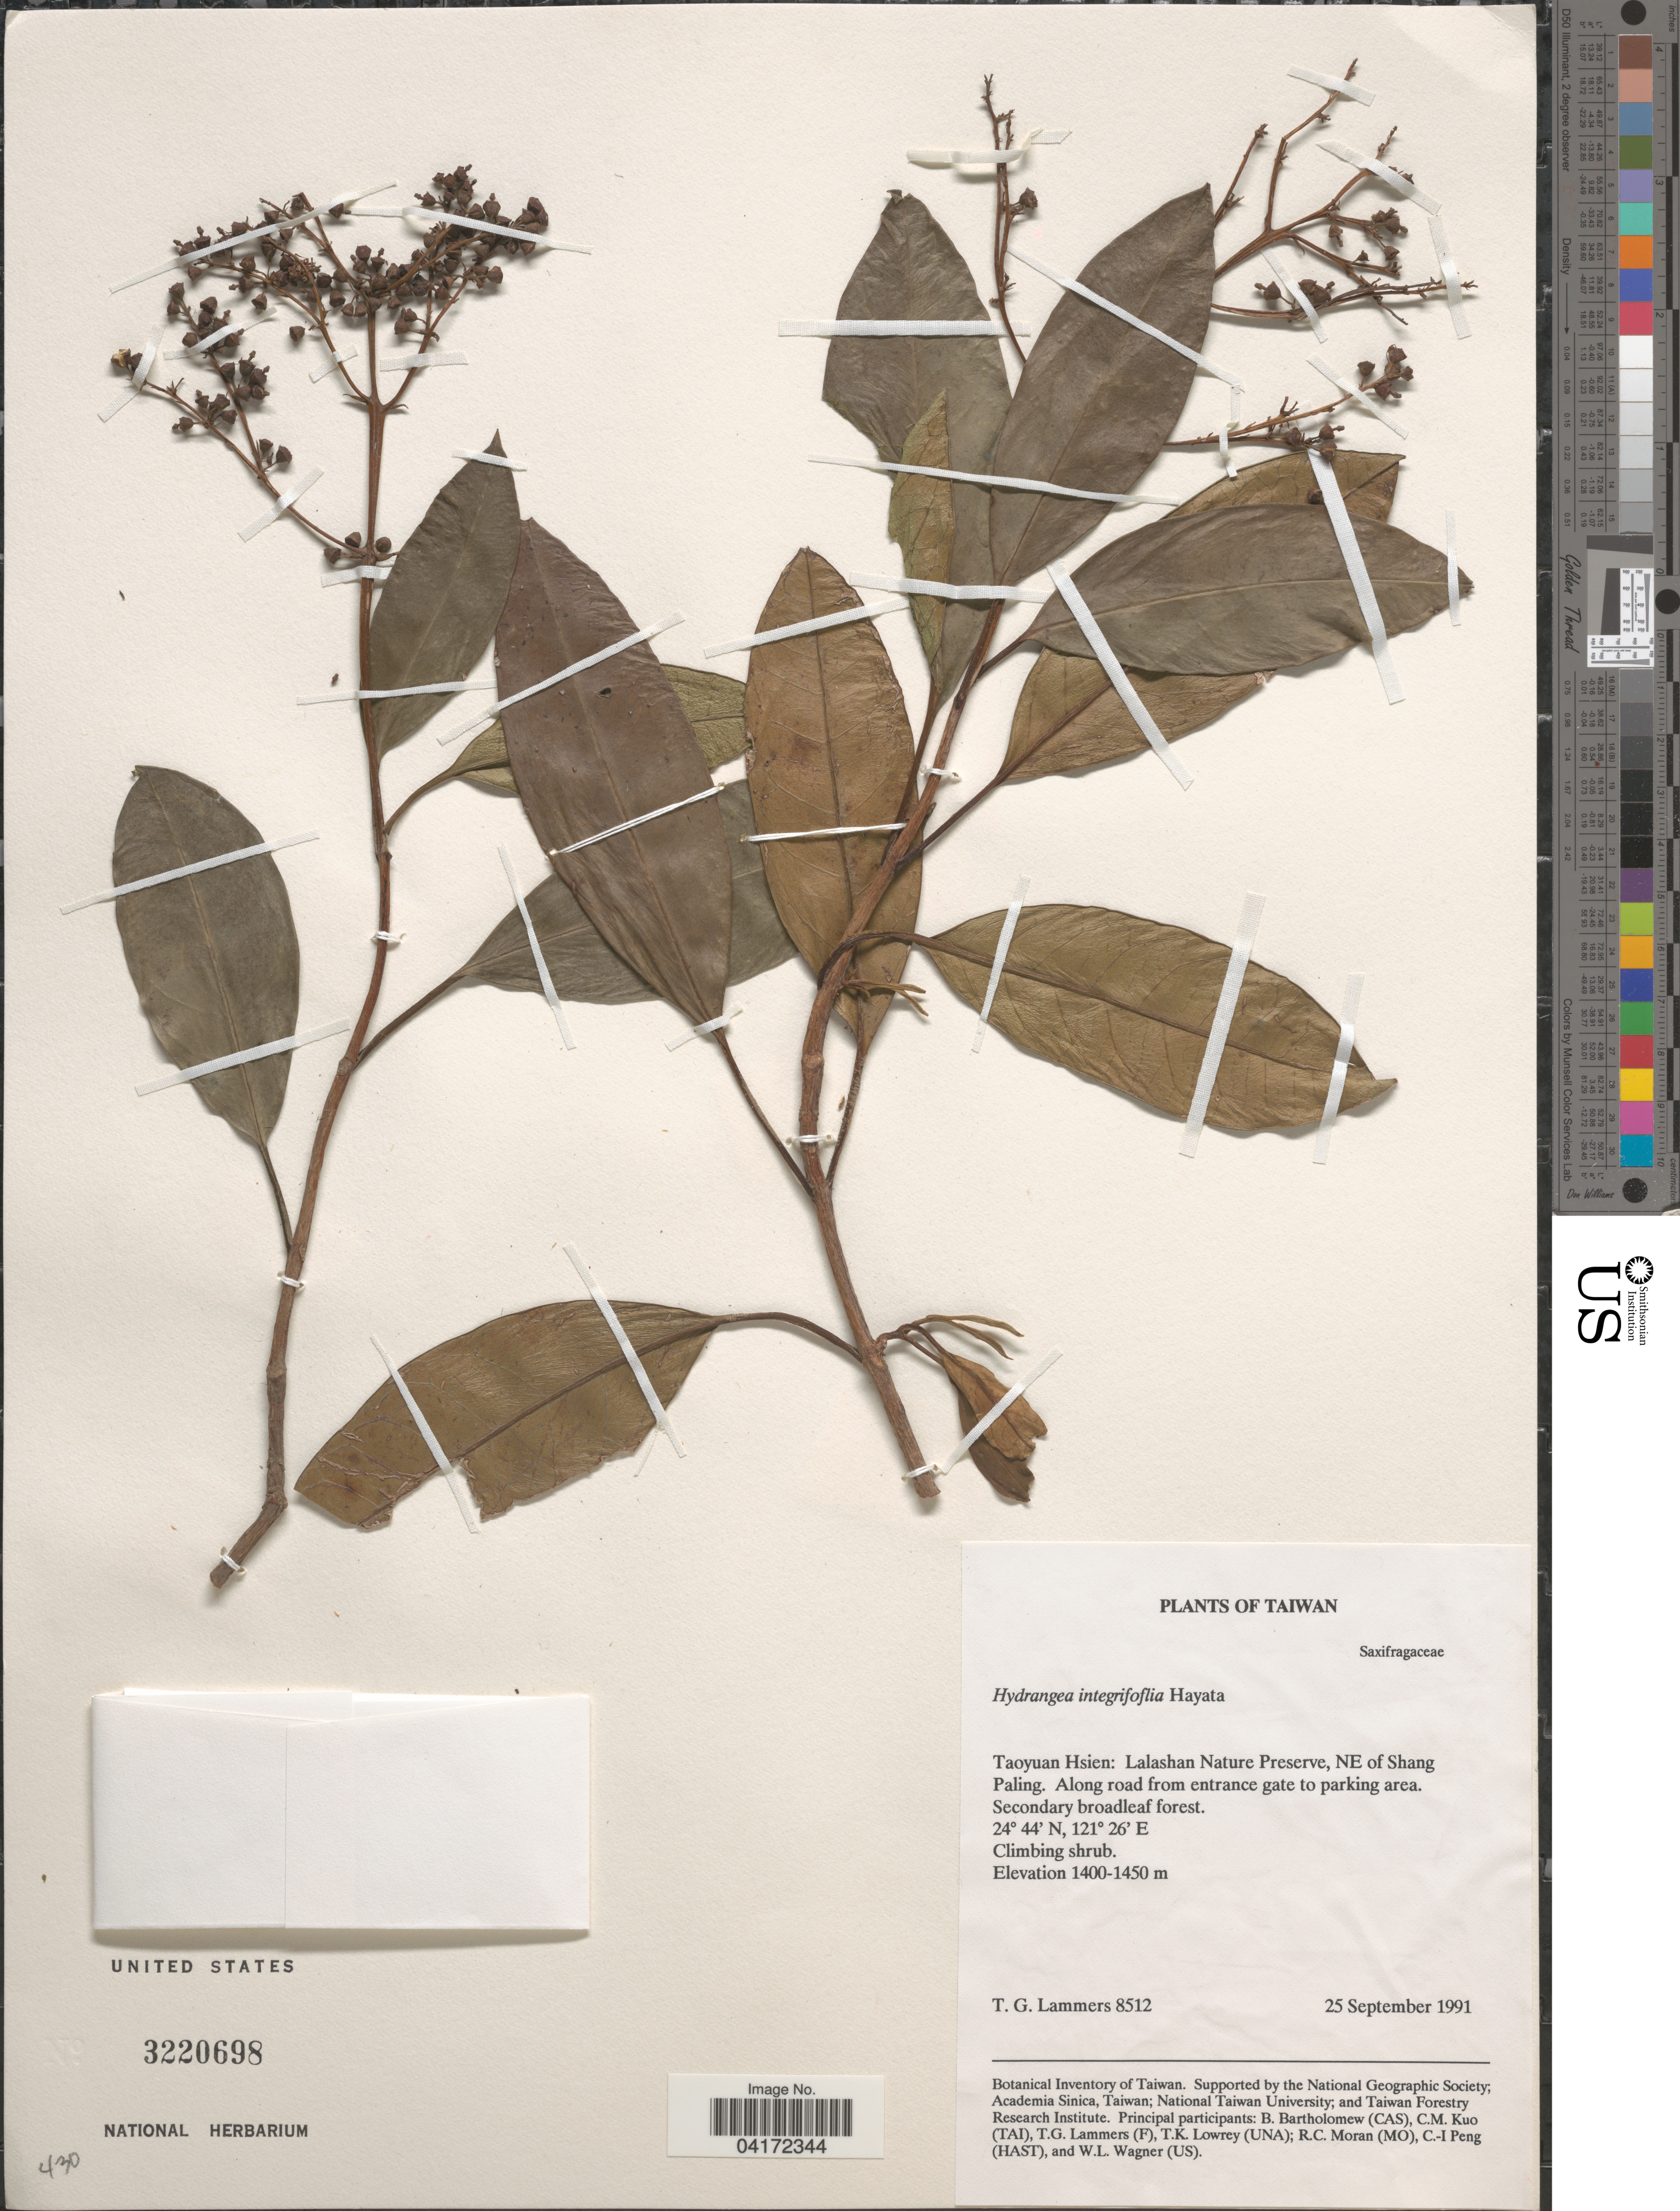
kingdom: Plantae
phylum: Tracheophyta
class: Magnoliopsida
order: Cornales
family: Hydrangeaceae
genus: Hydrangea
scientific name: Hydrangea integrifolia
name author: Hayata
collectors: T. Lammers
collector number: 8512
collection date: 1991-09-25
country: Taiwan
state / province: Taoyuan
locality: Taoyuan Hsien: Lalashan Nature Preserve, NE of Shang Paling. Along road from entrance gate to parking area.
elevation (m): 1400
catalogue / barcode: US 3220698